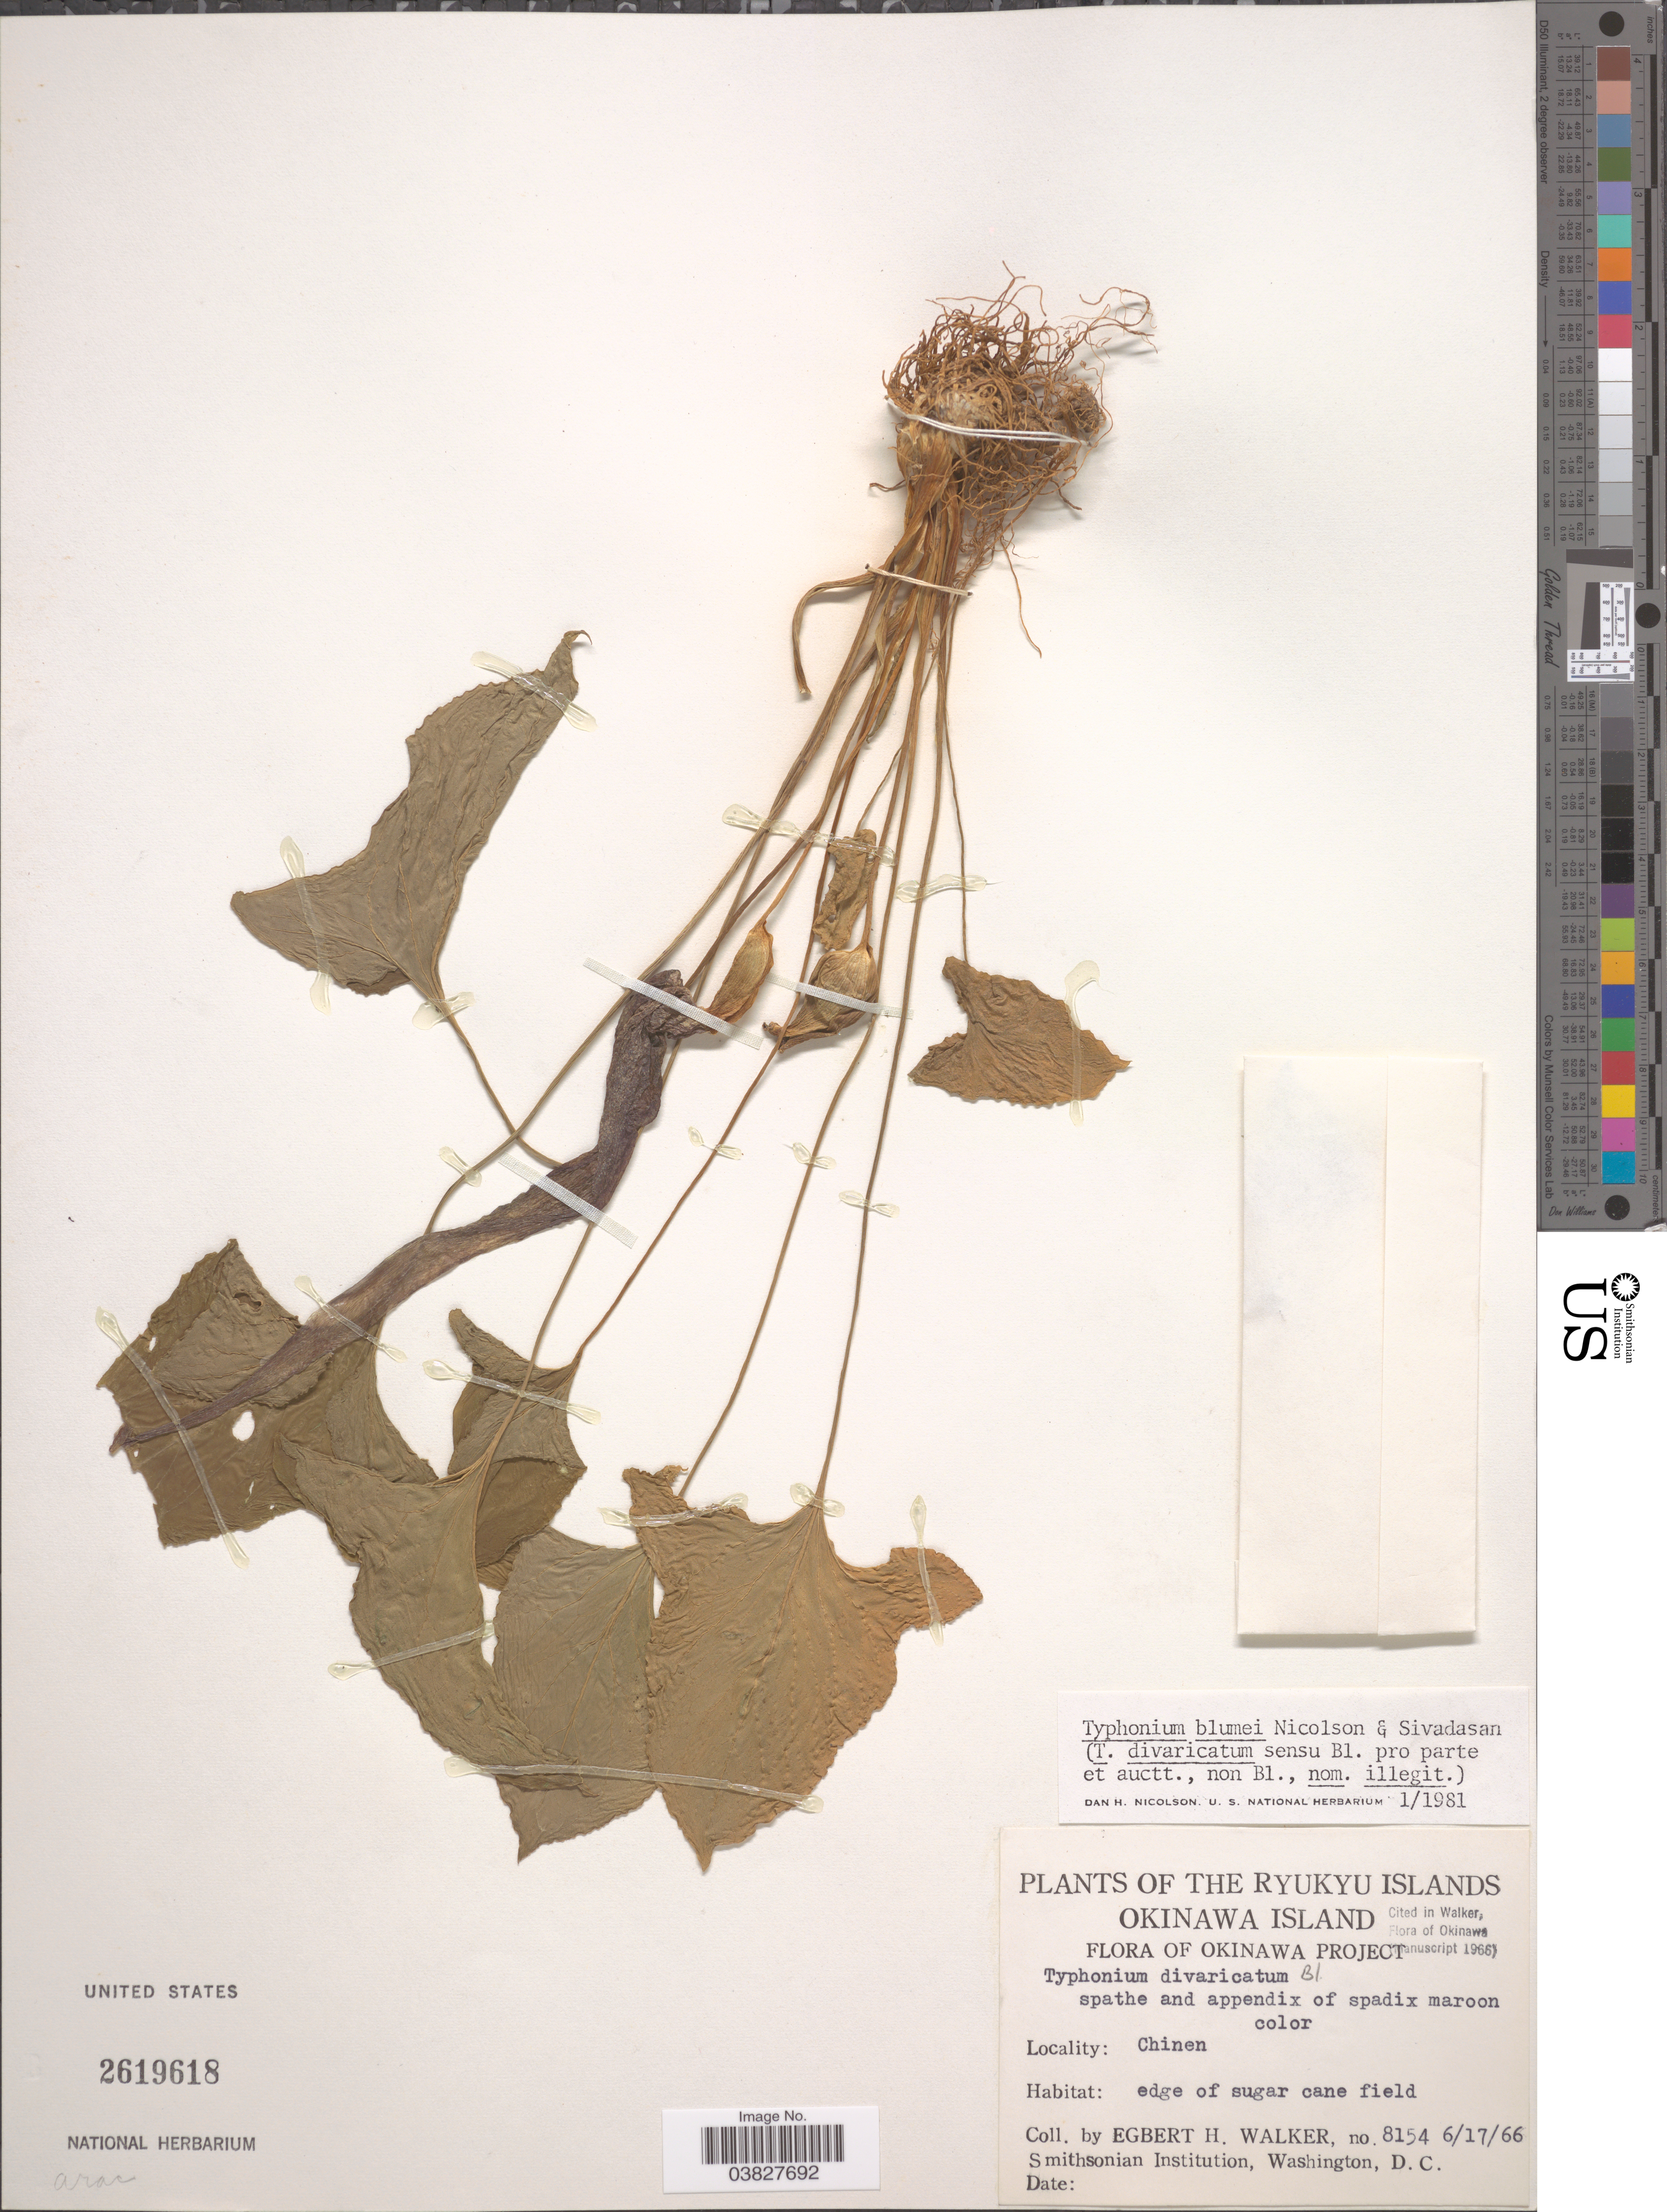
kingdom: Plantae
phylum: Tracheophyta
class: Liliopsida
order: Alismatales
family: Araceae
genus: Typhonium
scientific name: Typhonium blumei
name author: Nicolson & Sivad.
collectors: E. H. Walker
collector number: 8154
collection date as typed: Transcribed d/m/y: 17/6/66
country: Japan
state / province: Okinawa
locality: The Ryukyu Islands. Okinawa Island. Okinawa Project. Chinen. Edge of sugar cane field.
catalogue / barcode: US 2619618